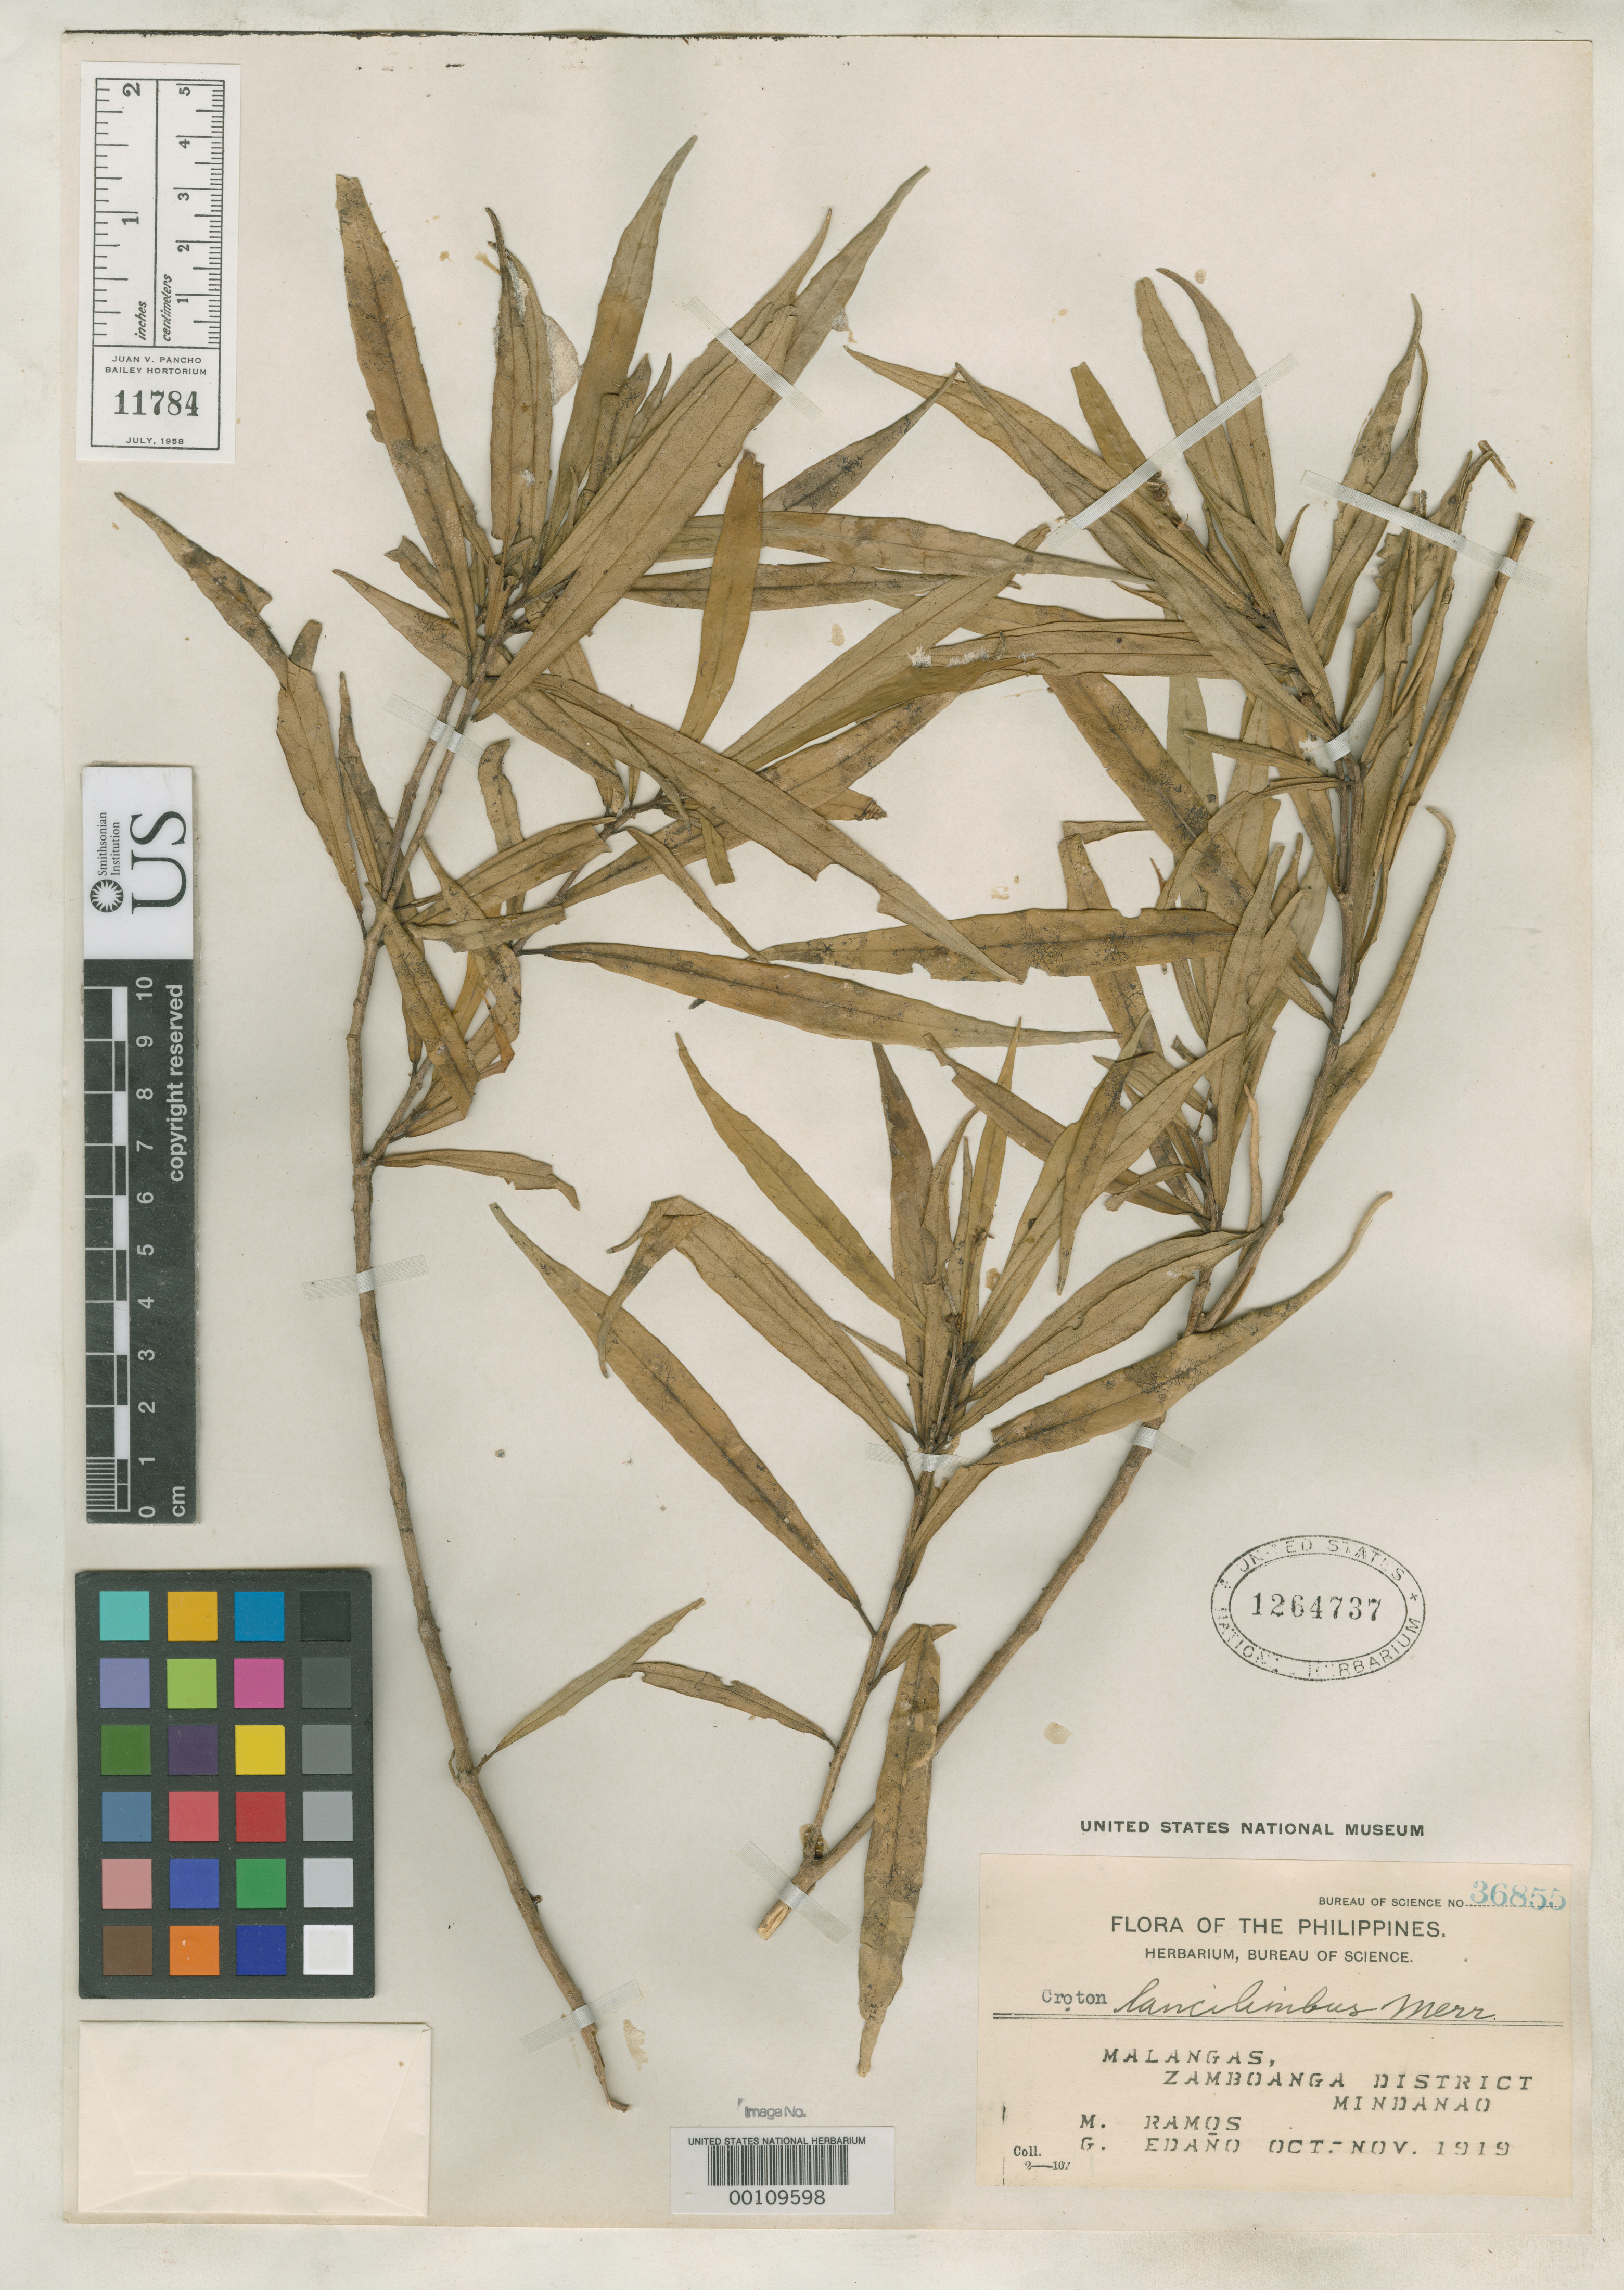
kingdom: Plantae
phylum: Tracheophyta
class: Magnoliopsida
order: Malpighiales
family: Euphorbiaceae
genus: Croton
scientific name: Croton lancilimbus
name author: Merr.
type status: Isotype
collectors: M. Ramos & G. E. Edaño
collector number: Bur. Sci. 36855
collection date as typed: Oct 1919 to -- Nov 1919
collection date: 1919-10/1919-11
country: Philippines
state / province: Zamboanga Peninsula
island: Mindanao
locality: Malangas.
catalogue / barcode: US 1264737